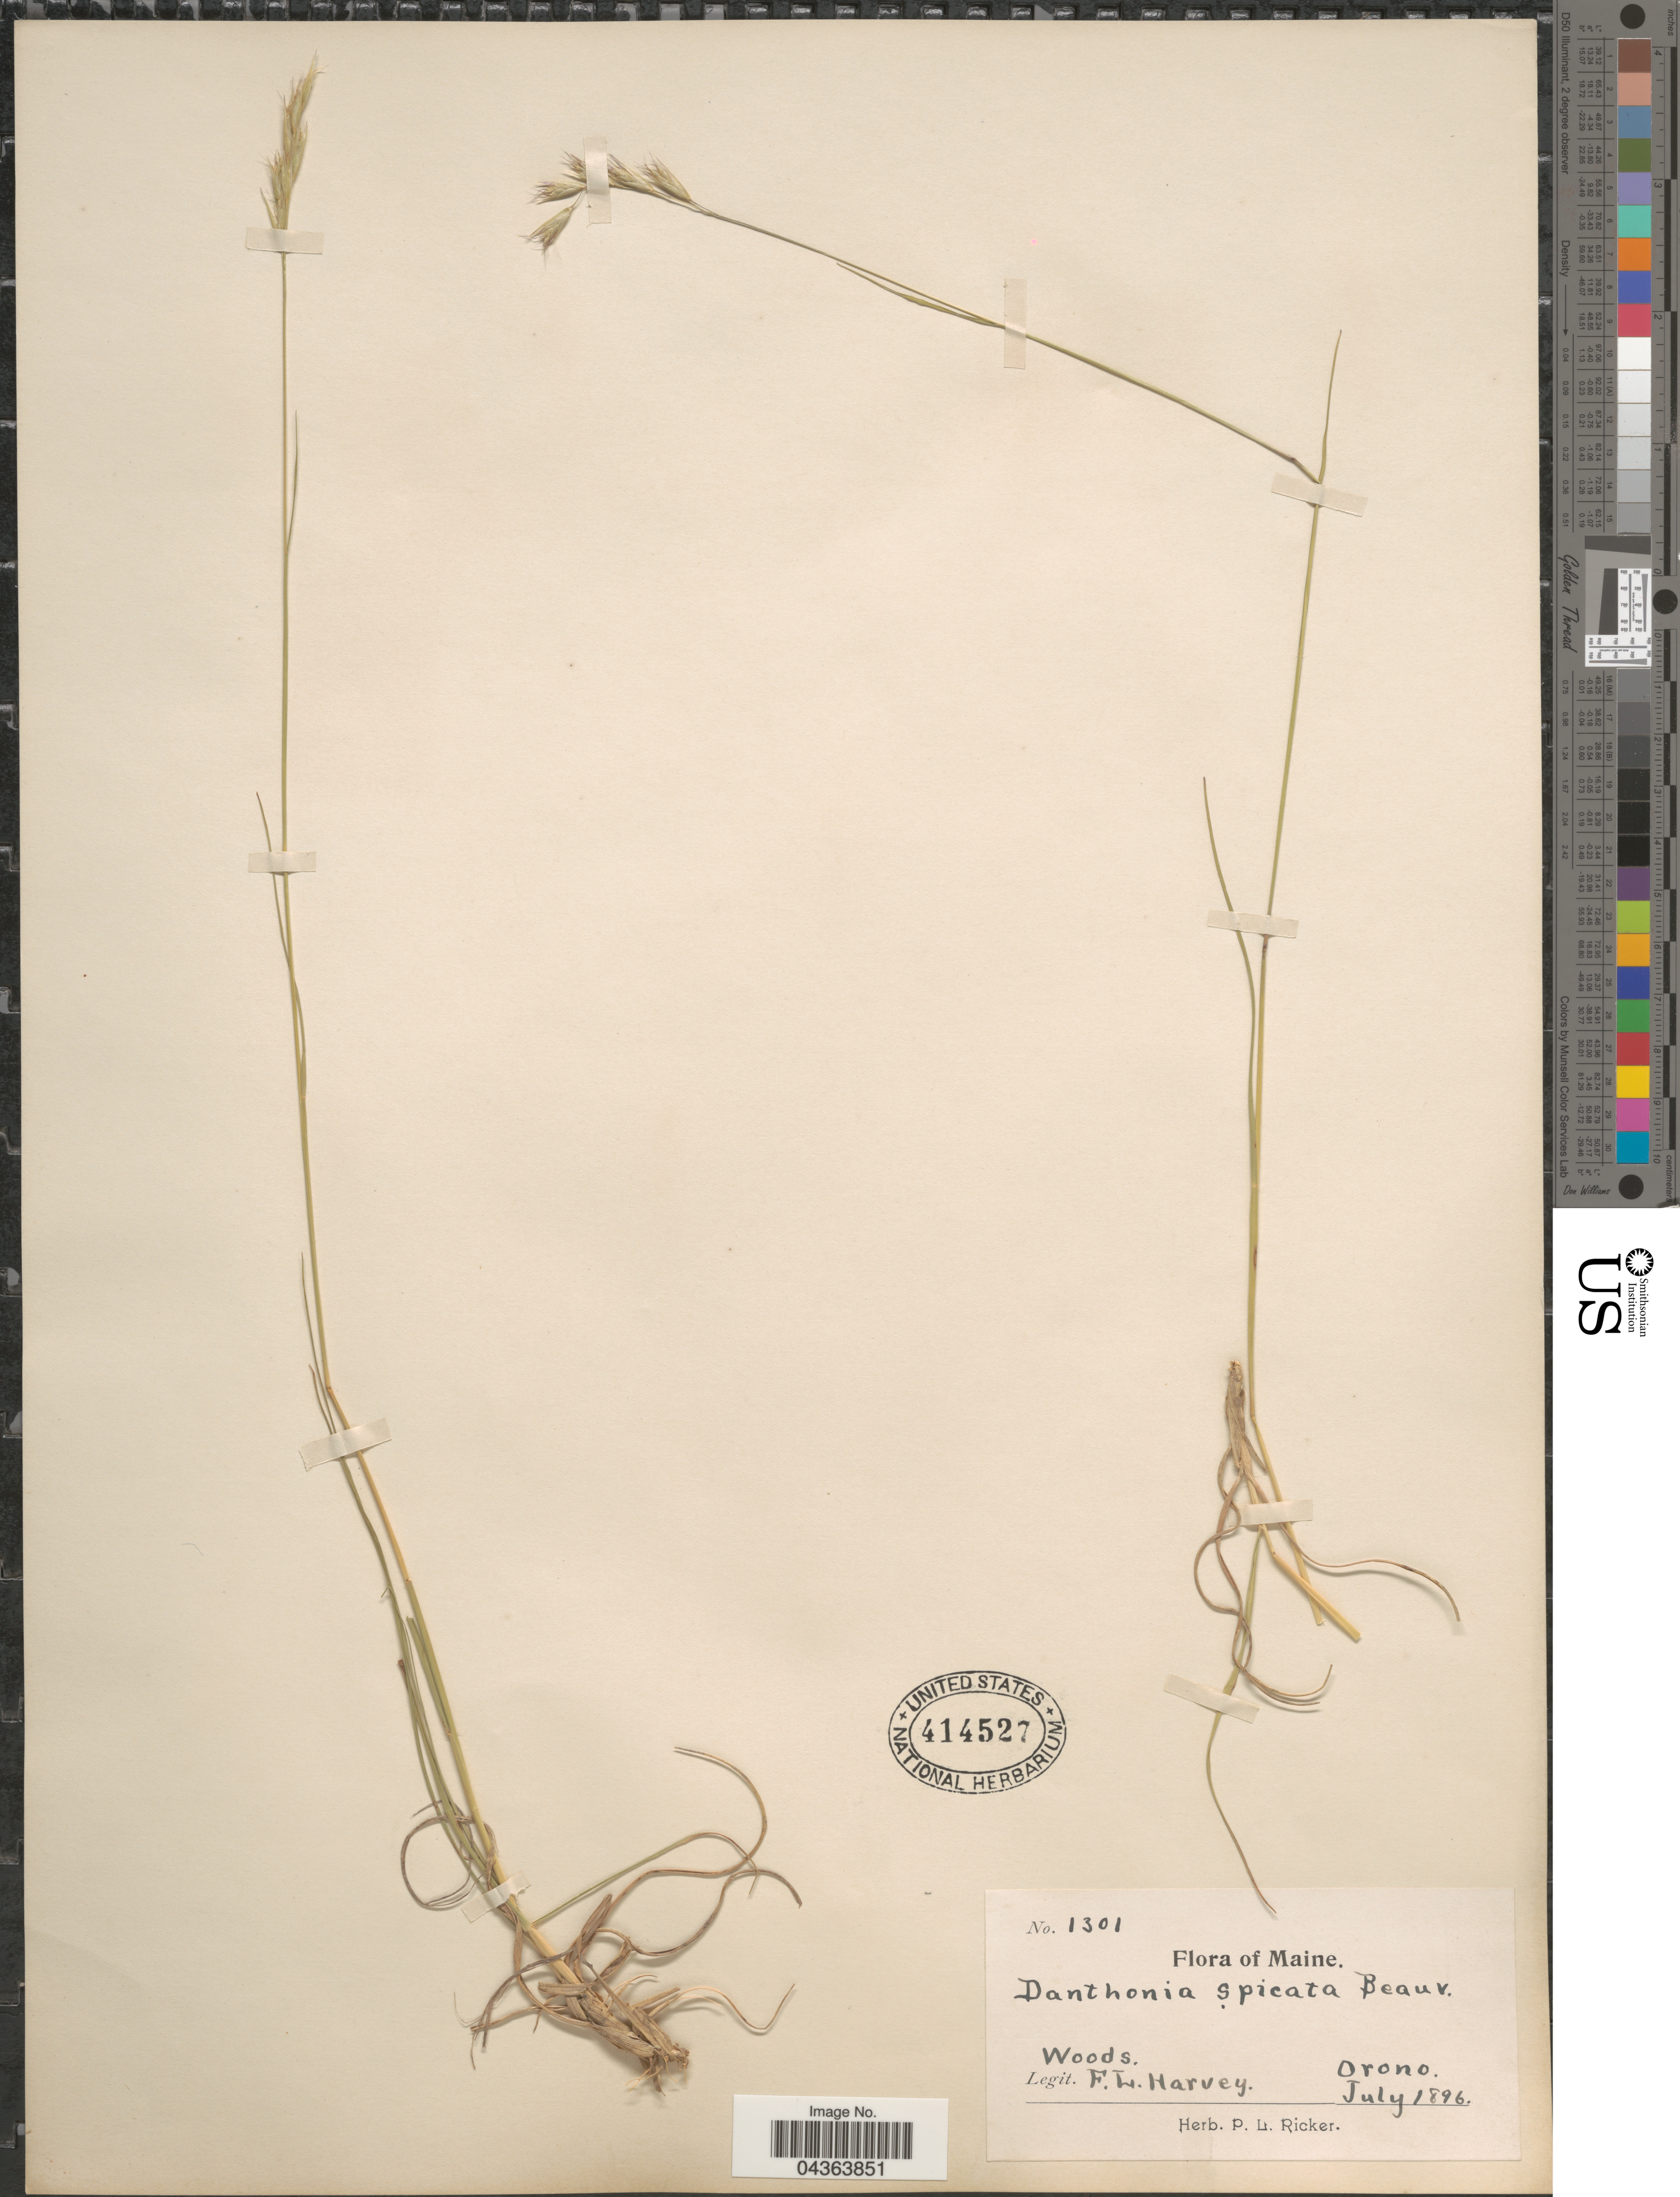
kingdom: Plantae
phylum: Tracheophyta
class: Liliopsida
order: Poales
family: Poaceae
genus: Danthonia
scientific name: Danthonia spicata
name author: (L.) P. Beauv. ex Roem. & Schult.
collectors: F. L. Harvey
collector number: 1301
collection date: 1896-07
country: United States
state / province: Maine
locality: Orono.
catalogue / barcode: US 414527